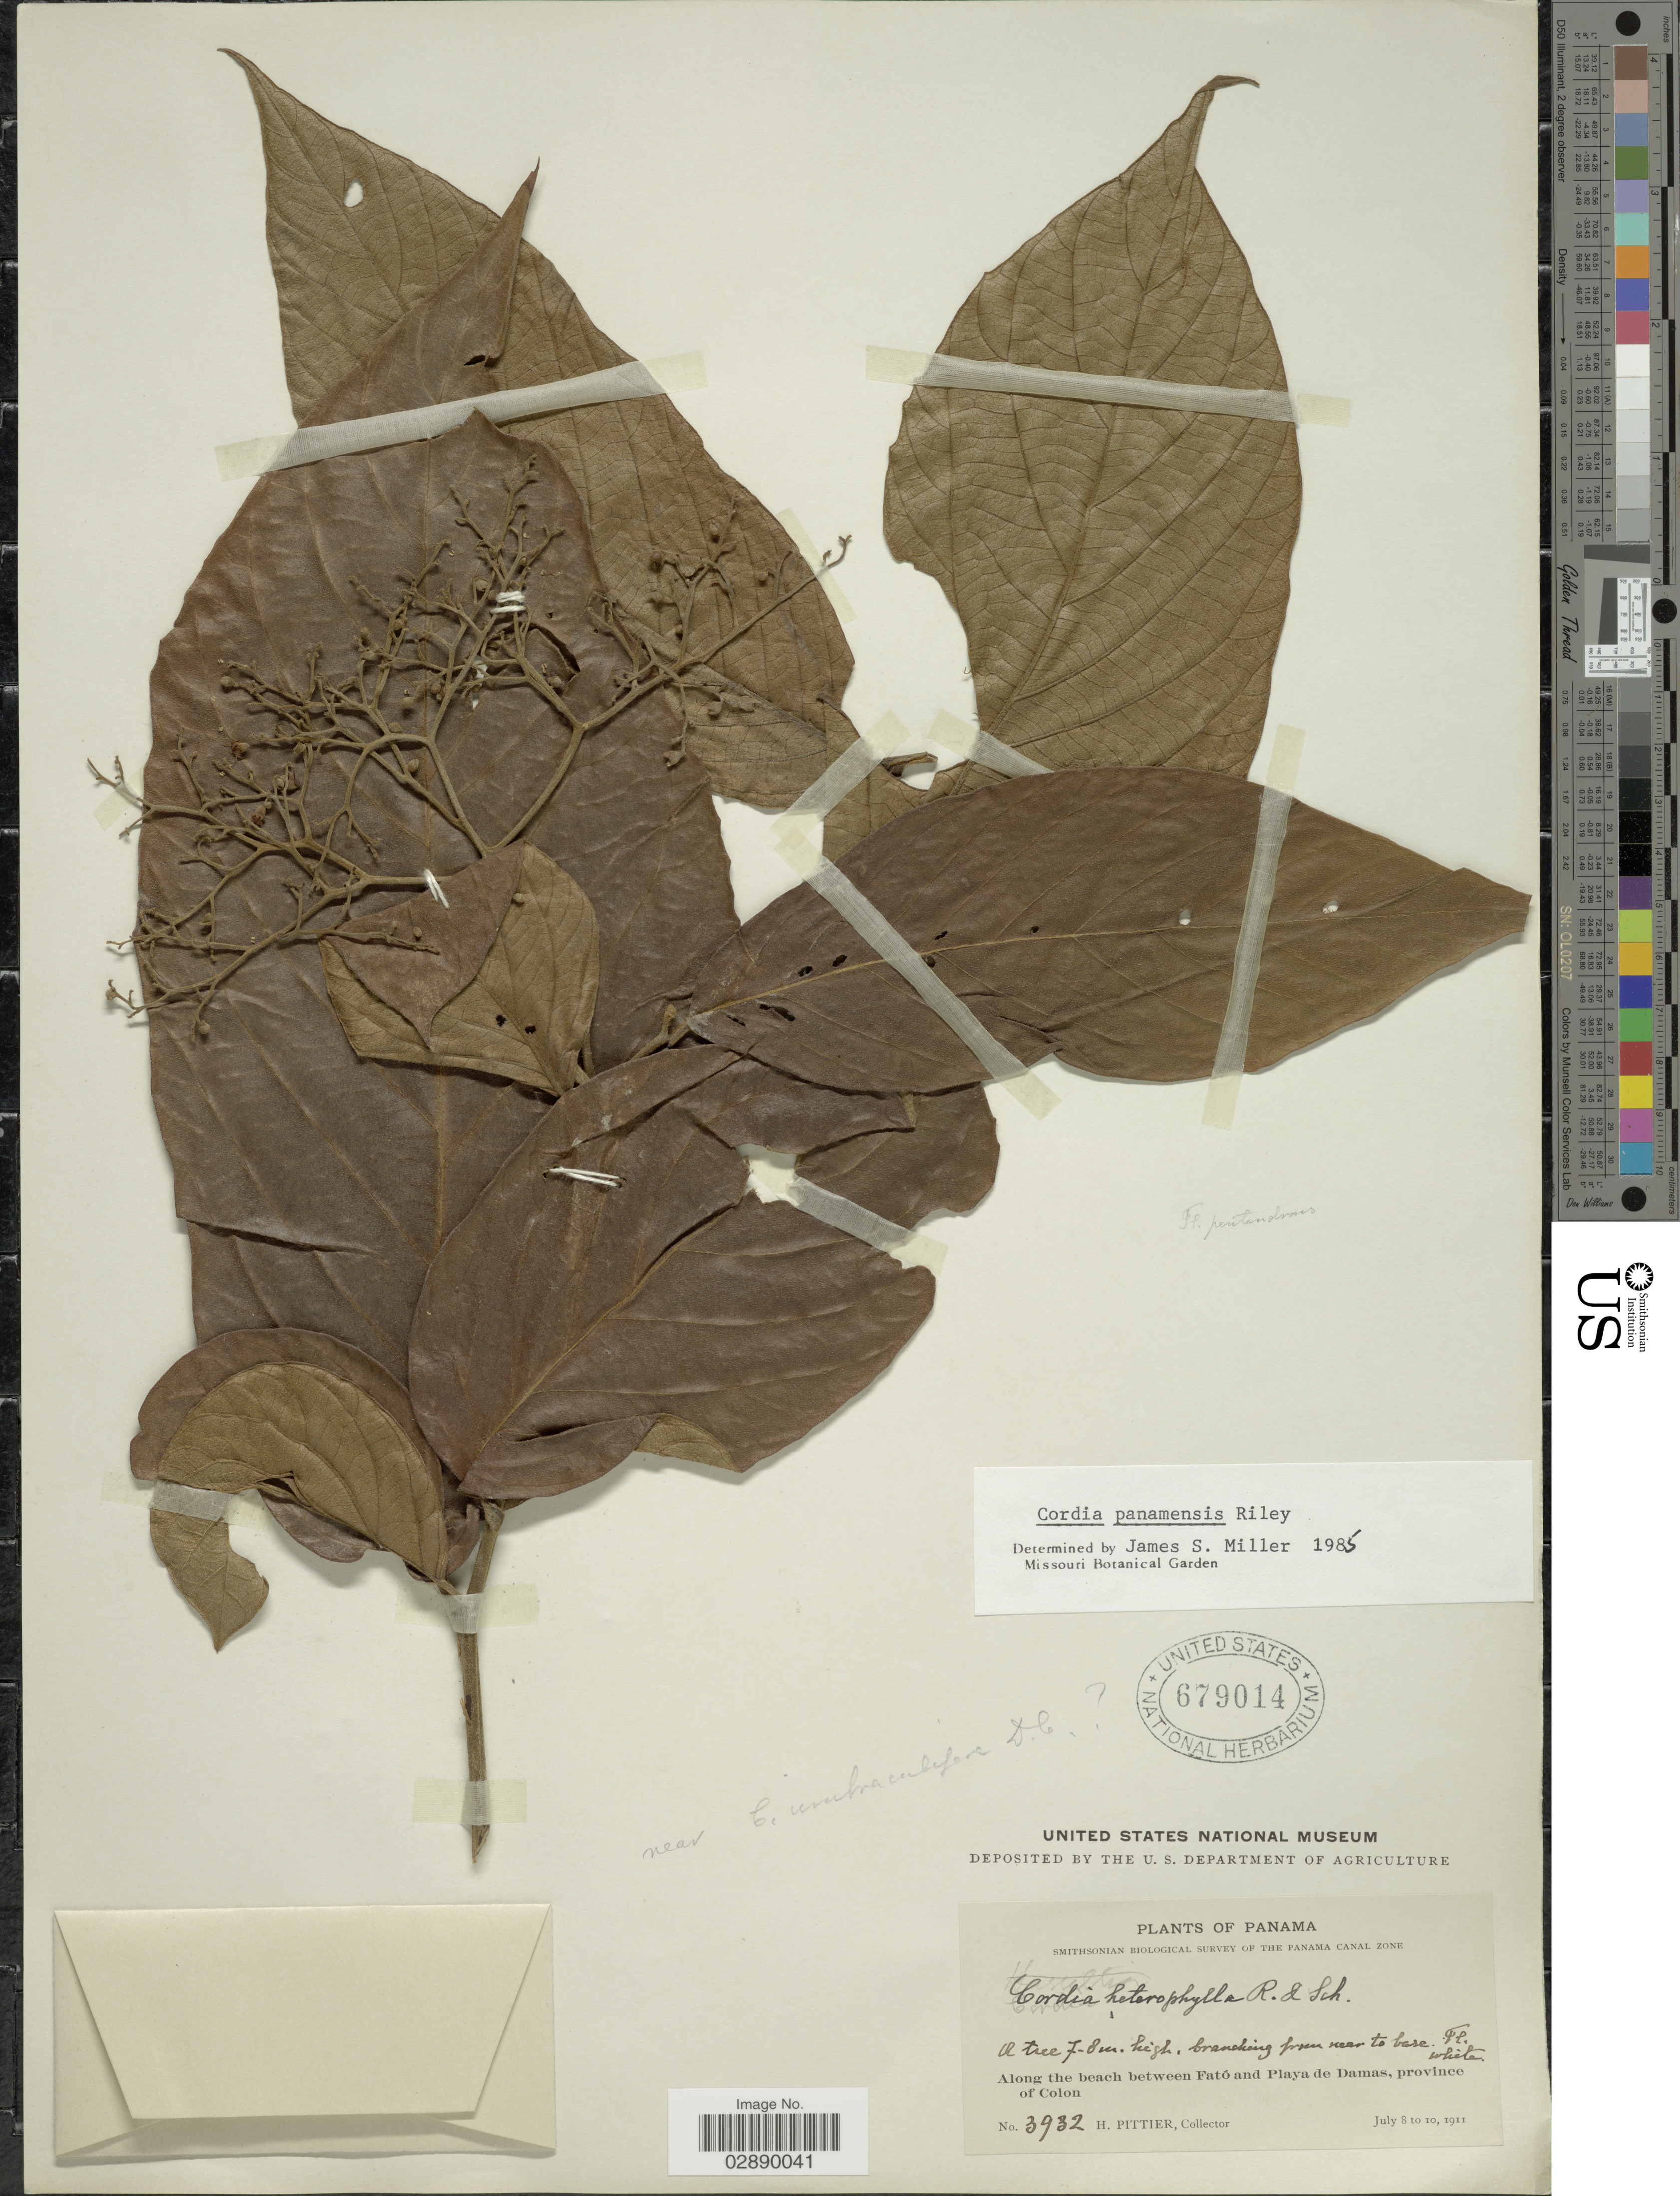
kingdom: Plantae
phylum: Tracheophyta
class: Magnoliopsida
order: Boraginales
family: Cordiaceae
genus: Cordia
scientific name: Cordia panamensis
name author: L. Riley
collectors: H. F. Pittier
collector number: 3932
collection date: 1911-07-08/1911-07-10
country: Panama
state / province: Colón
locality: Along the beach between Fató and Playa de Damas, province of Colon.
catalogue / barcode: US 679014